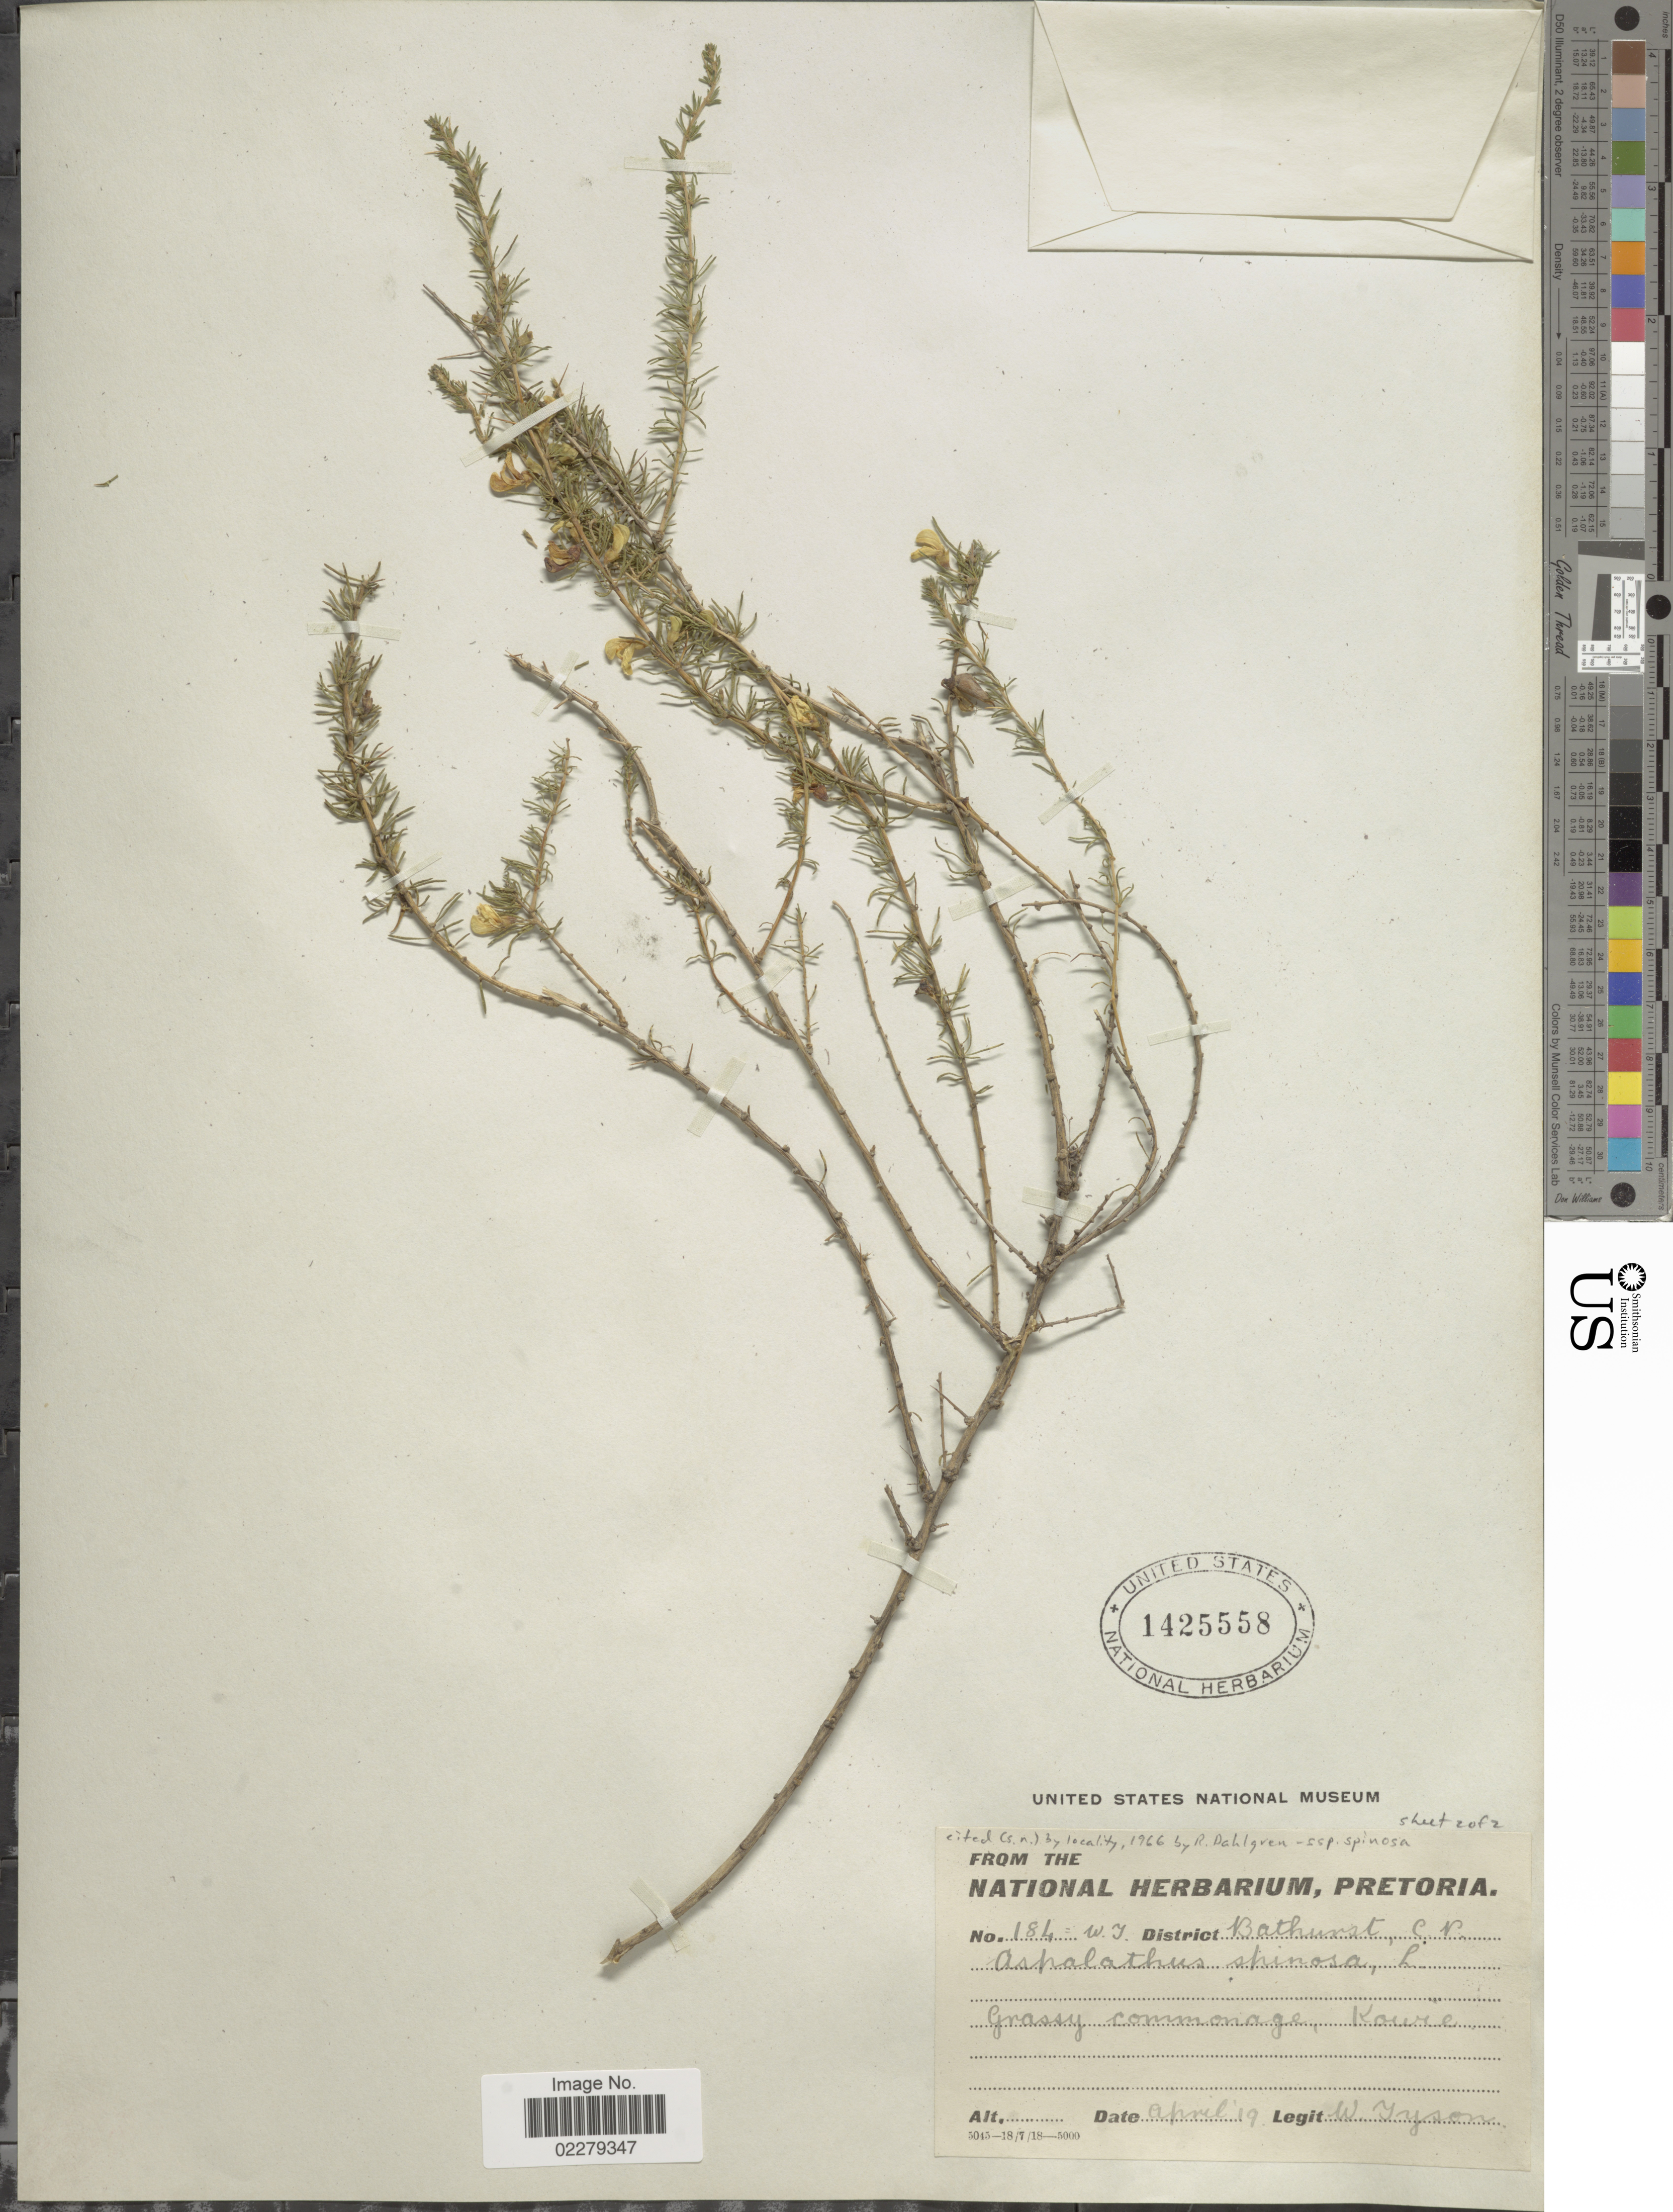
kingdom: Plantae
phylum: Tracheophyta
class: Magnoliopsida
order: Fabales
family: Fabaceae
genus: Aspalathus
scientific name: Aspalathus spinosa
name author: L.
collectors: W. Tyson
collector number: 184WJ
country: South Africa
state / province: Eastern Cape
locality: Bathurst, C.P. Grassy commonage, Kowie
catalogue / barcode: US 1425558